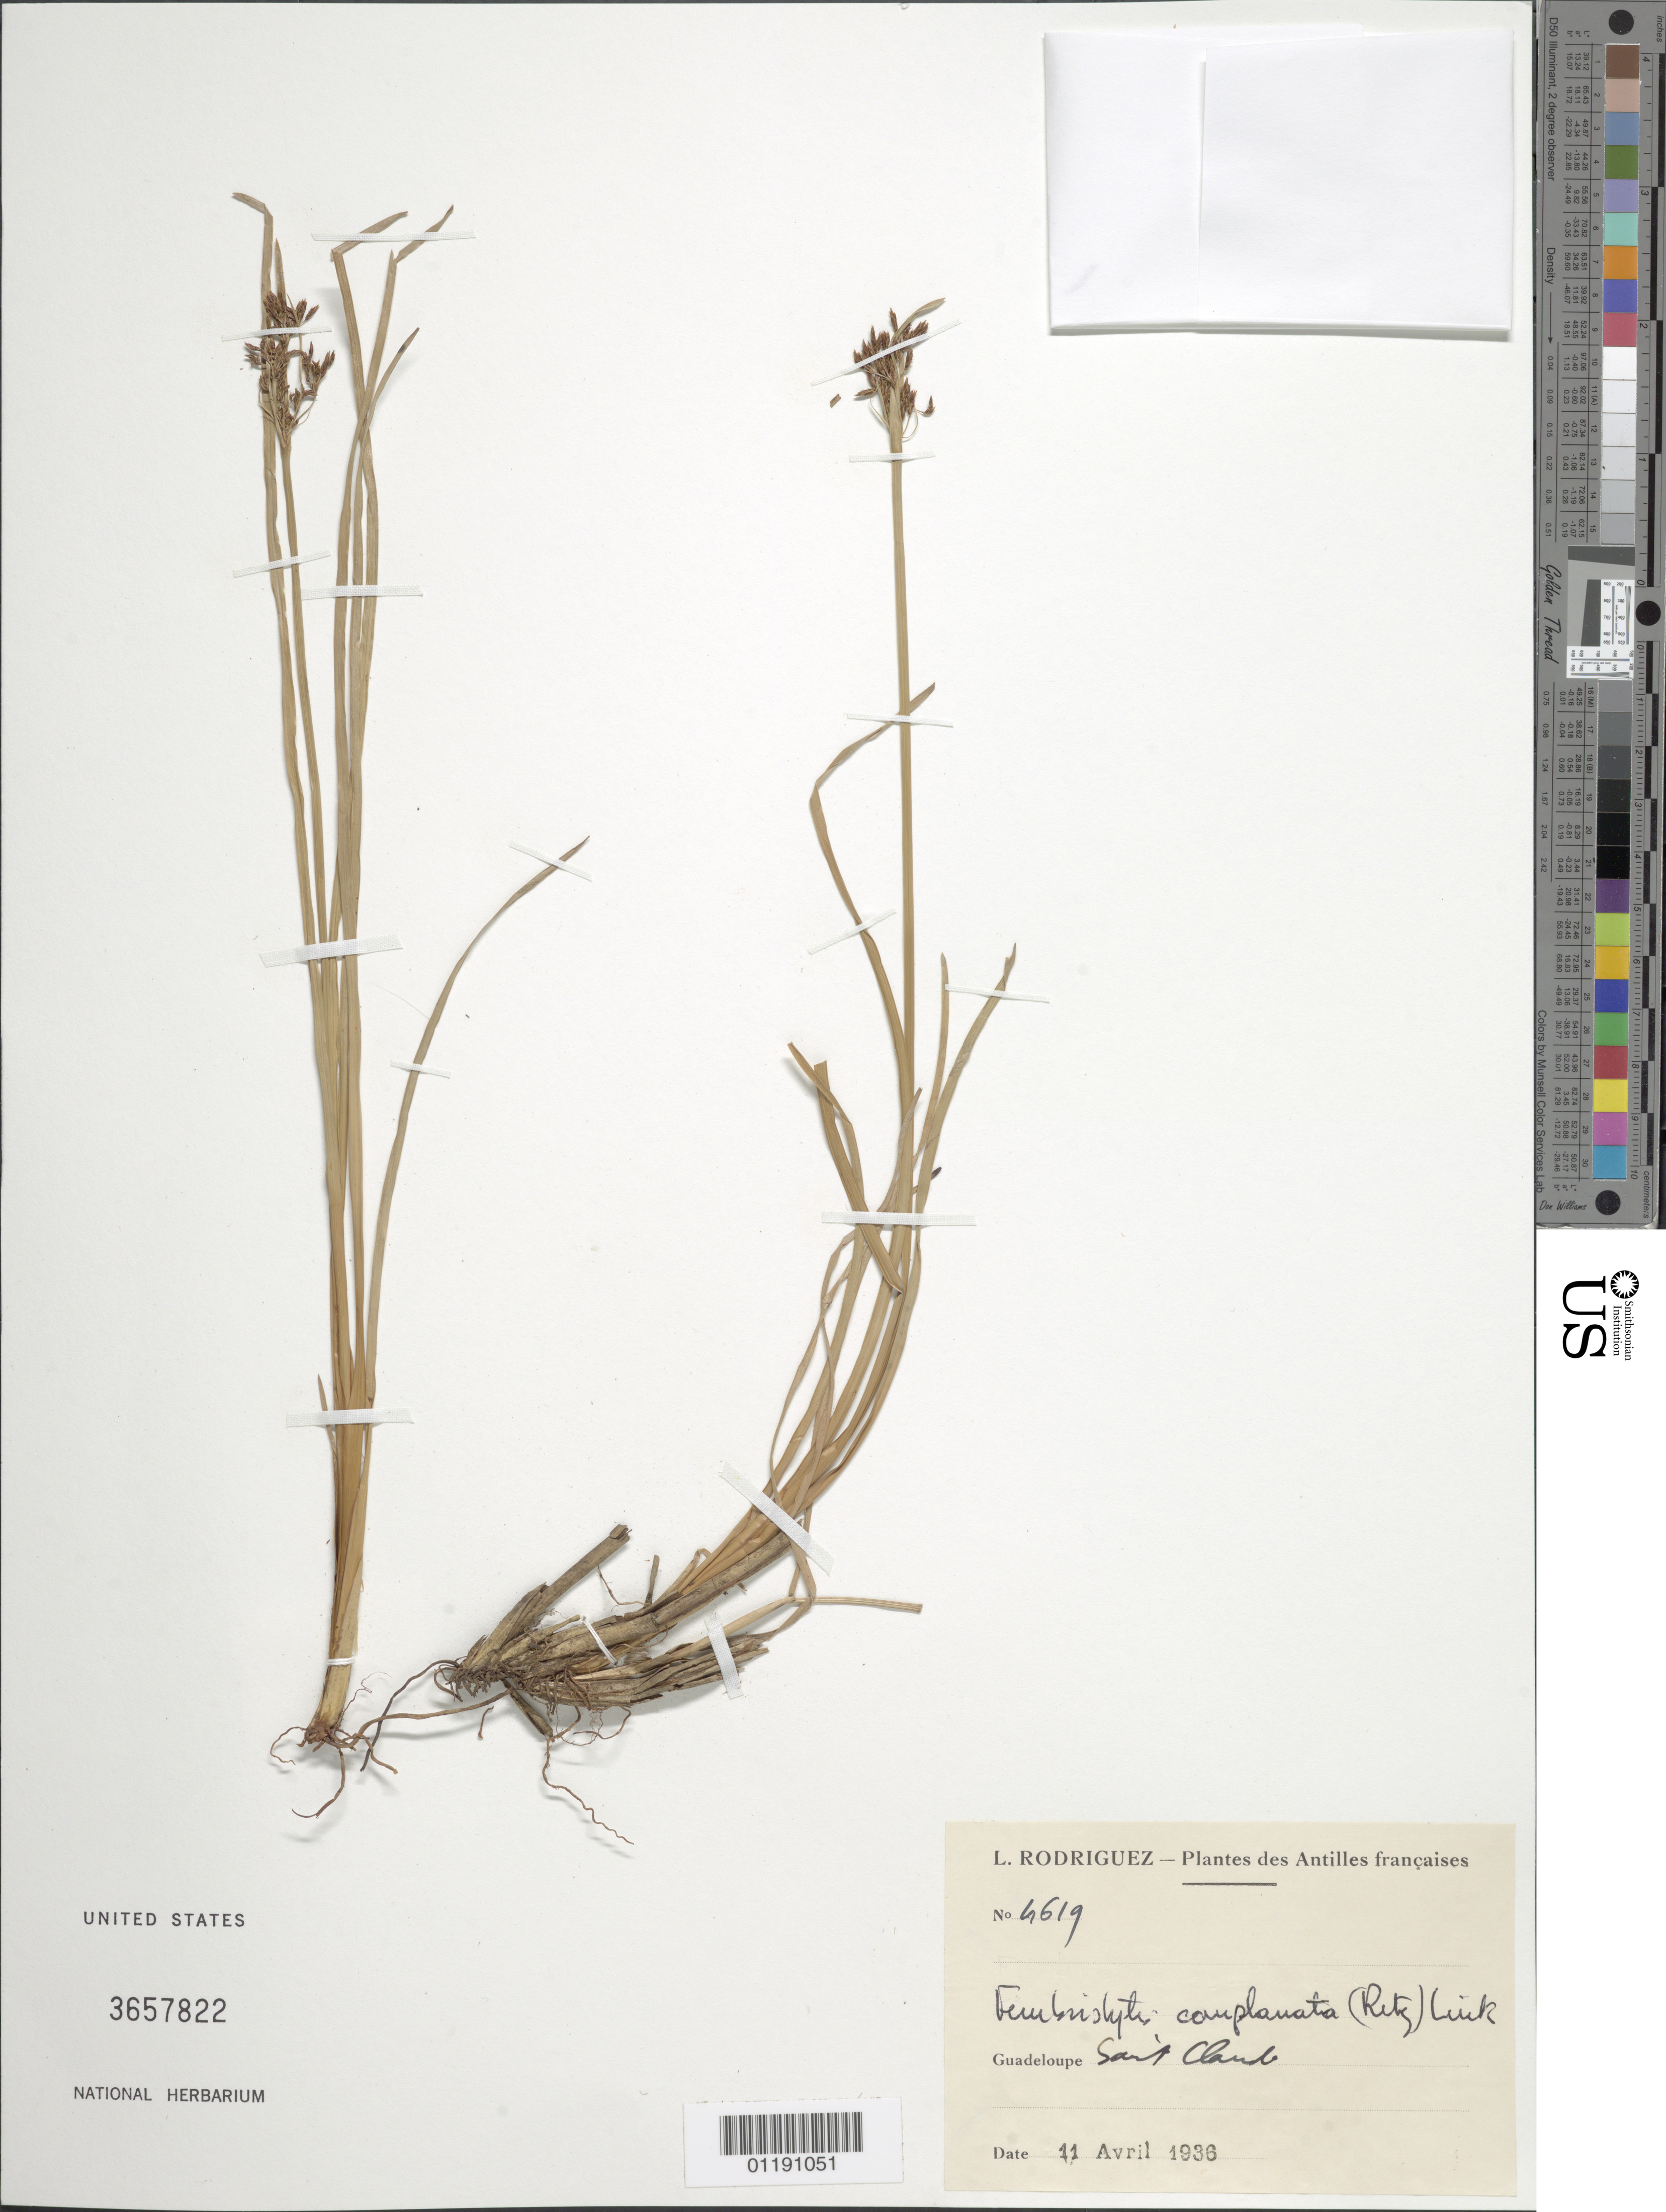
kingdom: Plantae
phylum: Tracheophyta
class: Liliopsida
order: Poales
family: Cyperaceae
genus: Fimbristylis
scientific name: Fimbristylis complanata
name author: (Retz.) Link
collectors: L. Rodriguez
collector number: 5619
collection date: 1936-04-11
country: Guadeloupe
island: Basse-Terre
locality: Sainte Claude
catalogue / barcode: US 3657822